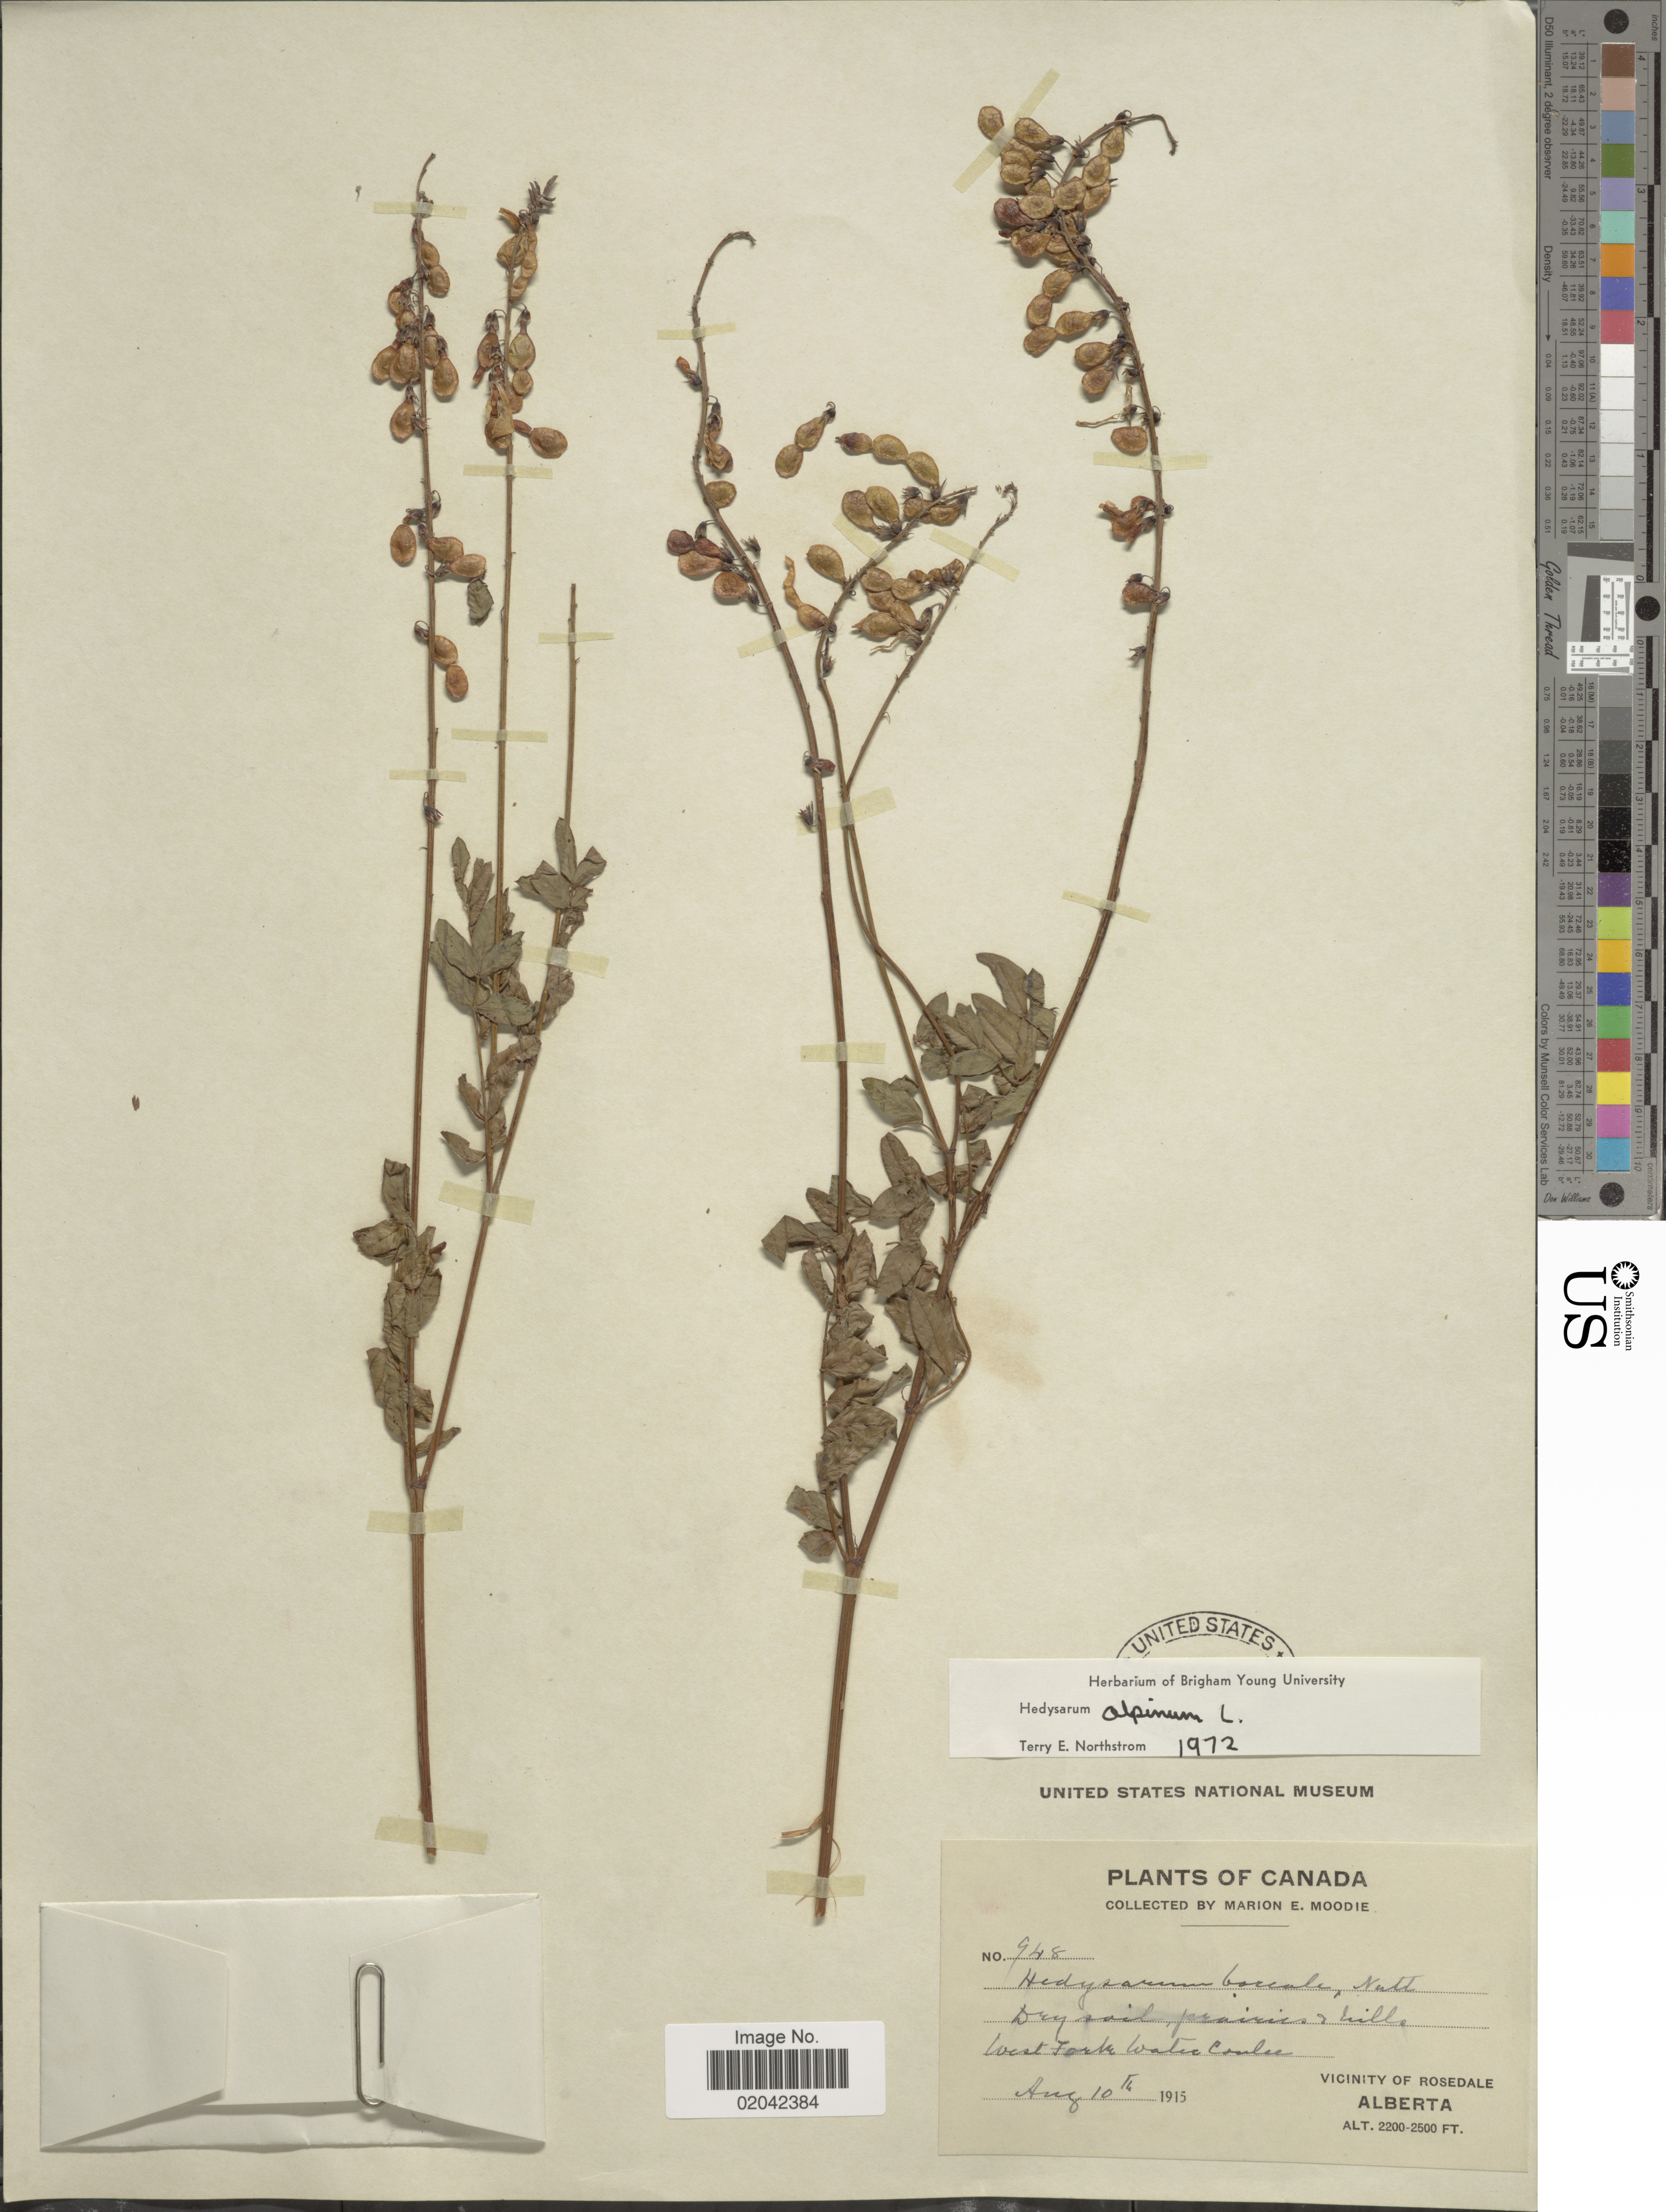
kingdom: Plantae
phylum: Tracheophyta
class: Magnoliopsida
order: Fabales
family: Fabaceae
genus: Hedysarum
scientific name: Hedysarum alpinum var. americanum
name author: Michx. ex Pursh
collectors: M. E. Moodie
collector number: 94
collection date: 1915-08-10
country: Canada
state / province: Alberta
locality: West Fork Water Coulee, Vicinity of Rosedale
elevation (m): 671